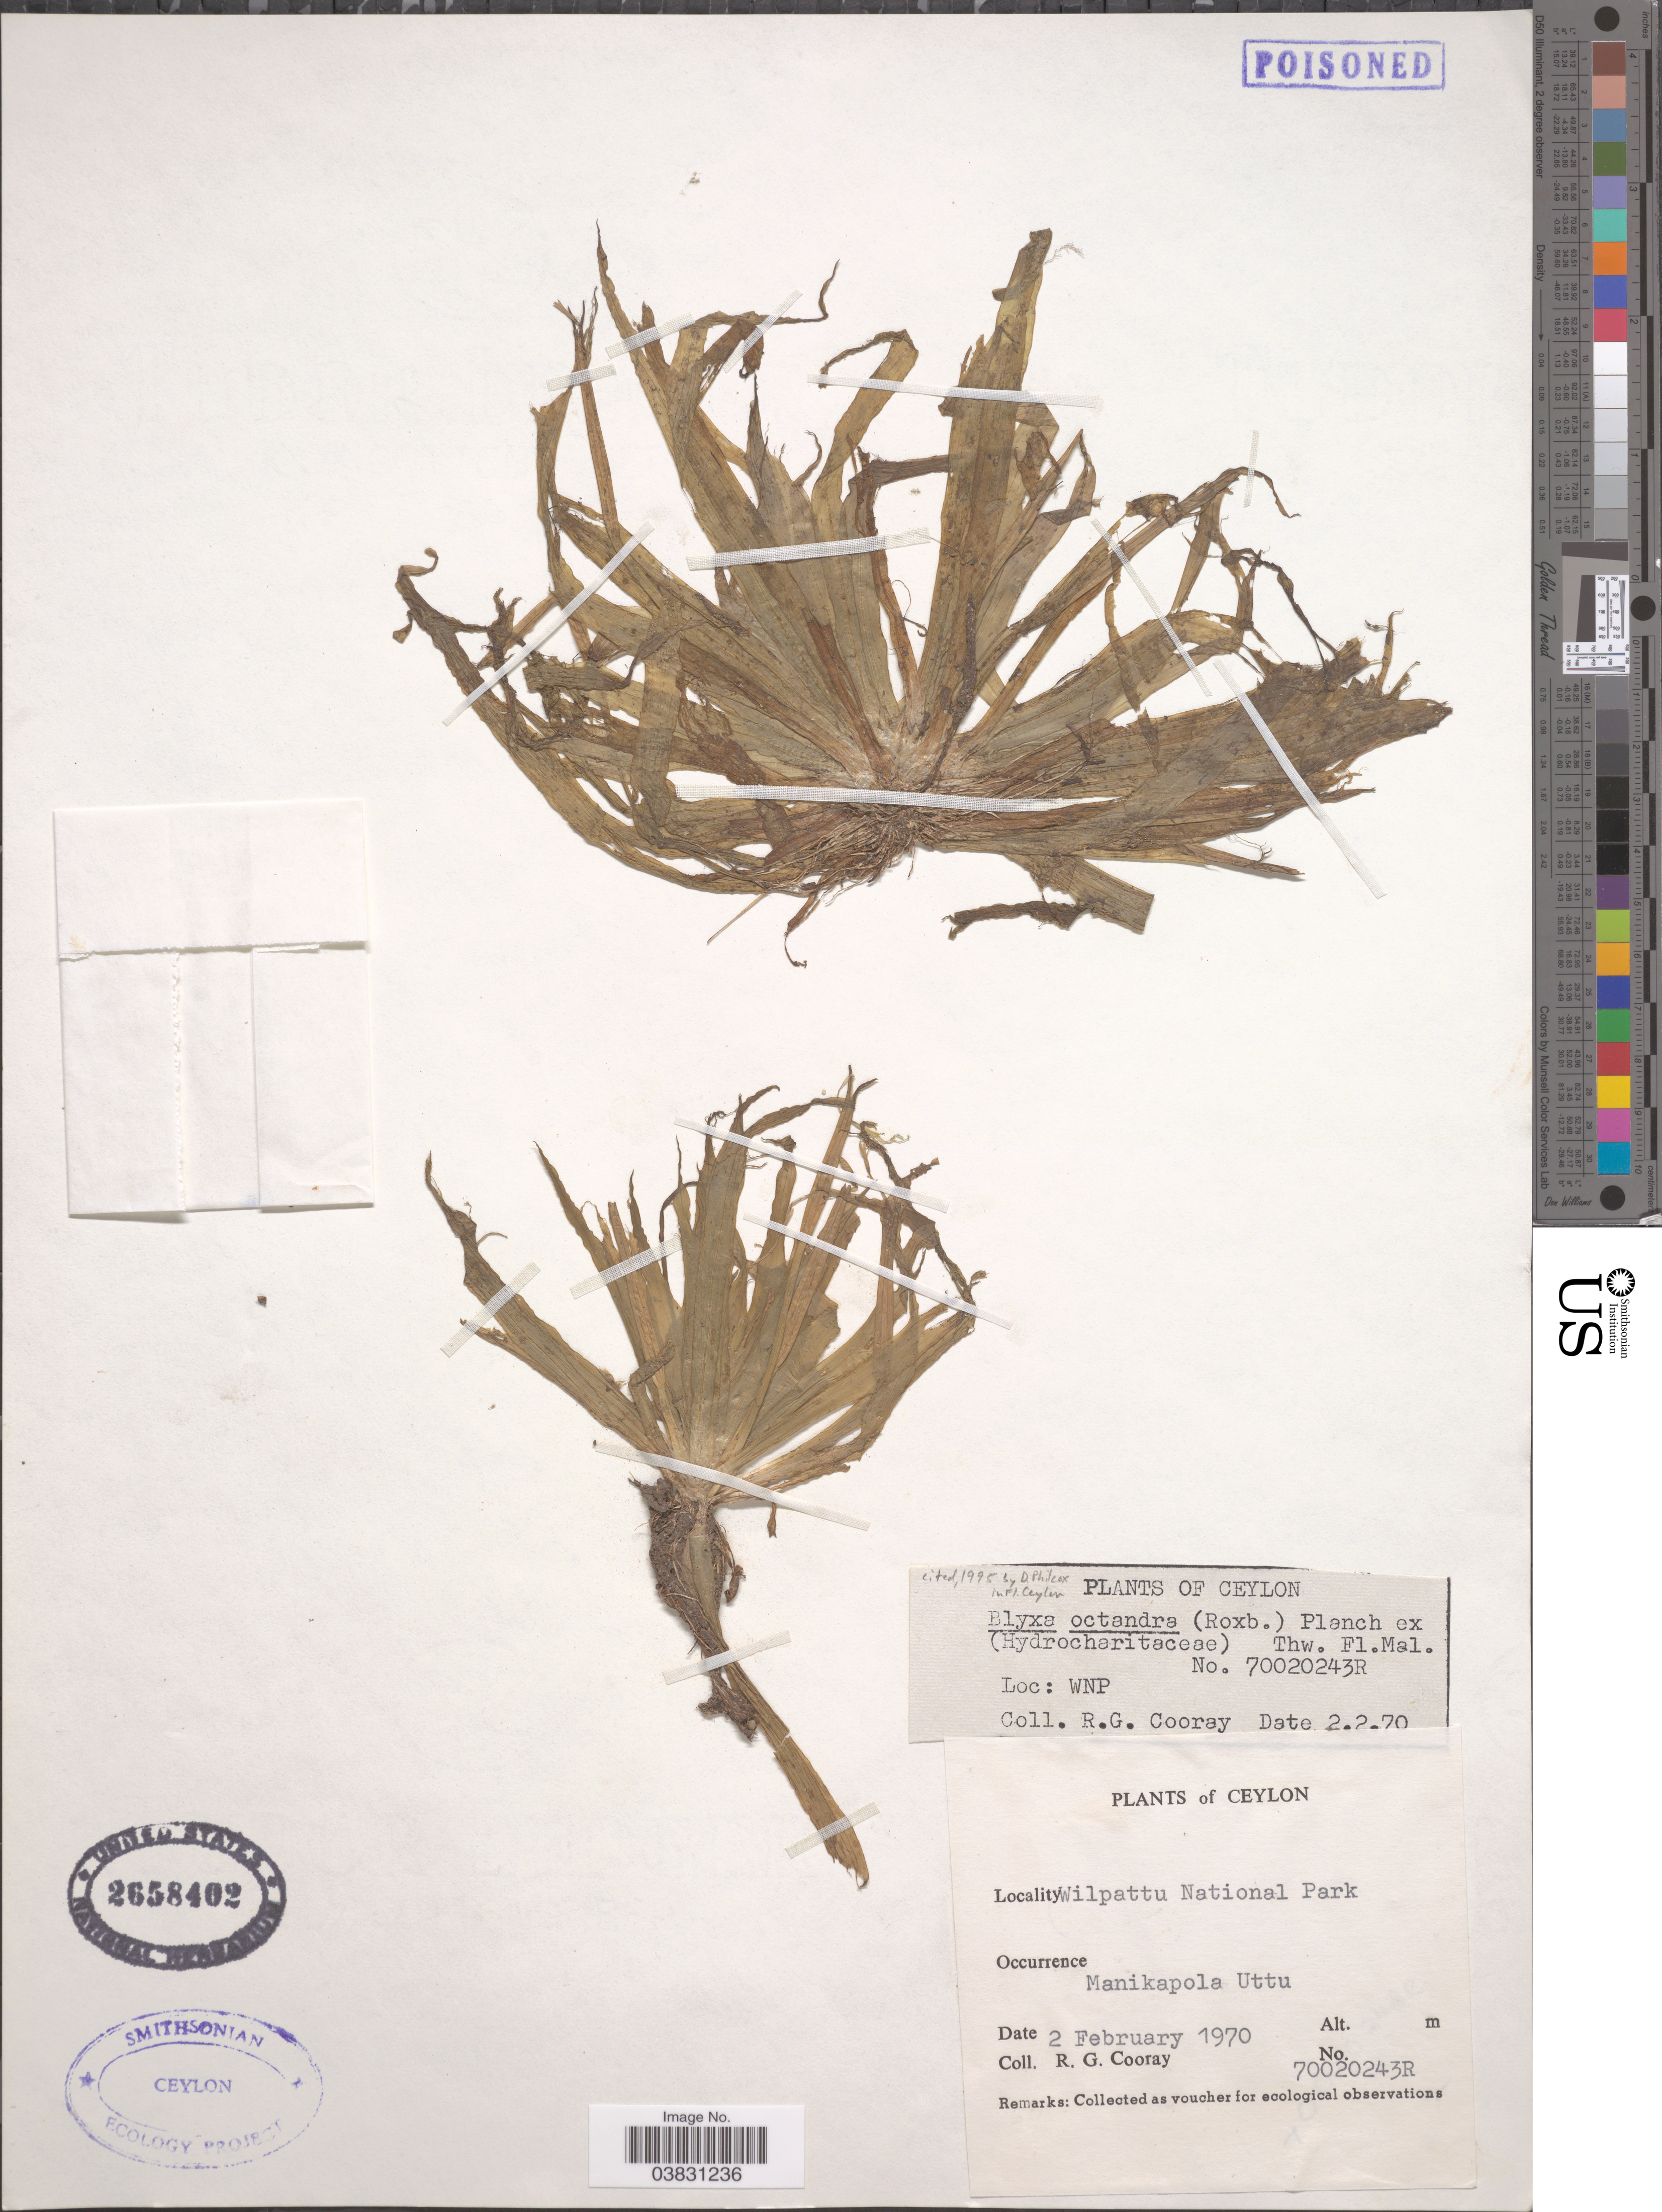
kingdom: Plantae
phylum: Tracheophyta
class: Liliopsida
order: Alismatales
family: Hydrocharitaceae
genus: Blyxa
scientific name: Blyxa octandra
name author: (Roxb.) Planch. ex Thwaites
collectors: R. Cooray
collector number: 70020243R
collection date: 1970-02-02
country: Sri Lanka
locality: Ceylon. Wilpattu National Park. Manikapola Uttu.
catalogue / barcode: US 2658402